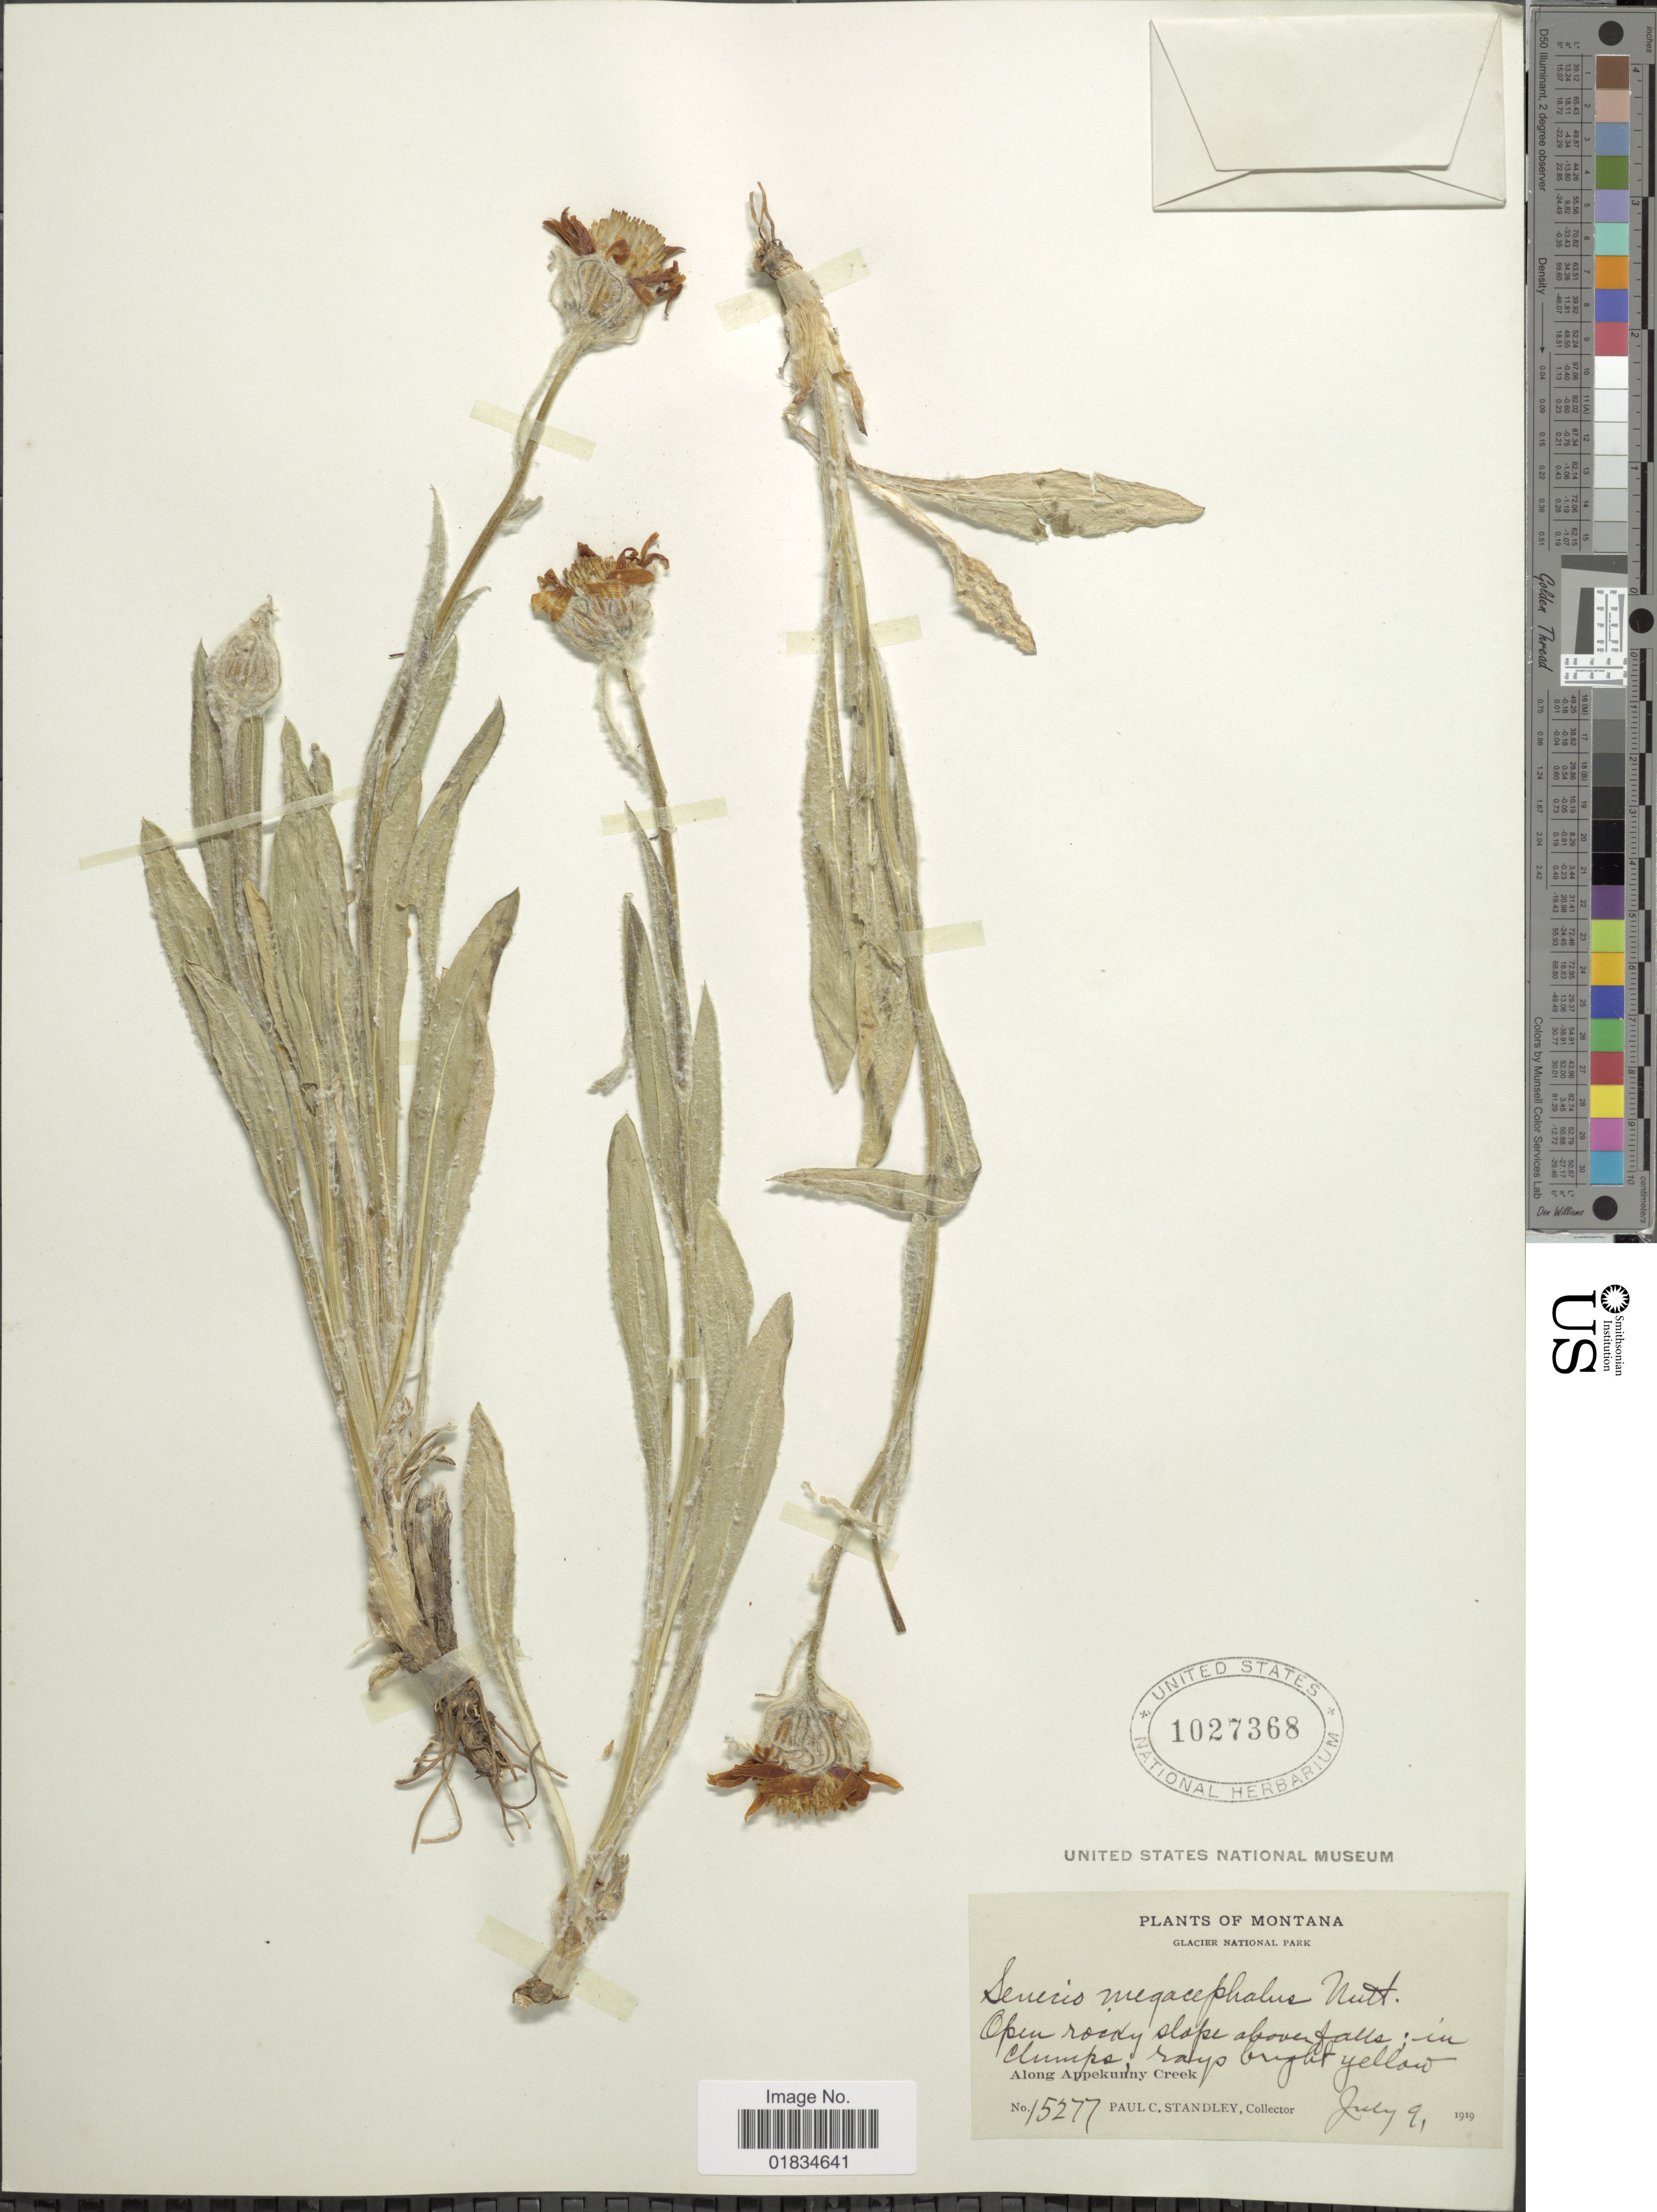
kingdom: Plantae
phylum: Tracheophyta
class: Magnoliopsida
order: Asterales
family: Asteraceae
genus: Senecio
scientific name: Senecio megacephalus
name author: Nutt.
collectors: P. C. Standley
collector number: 15277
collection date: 1919-07-09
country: United States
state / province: Montana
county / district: Glacier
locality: Along Apikuni [Appekunny] Creek, Glacier National Park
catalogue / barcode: US 1027368